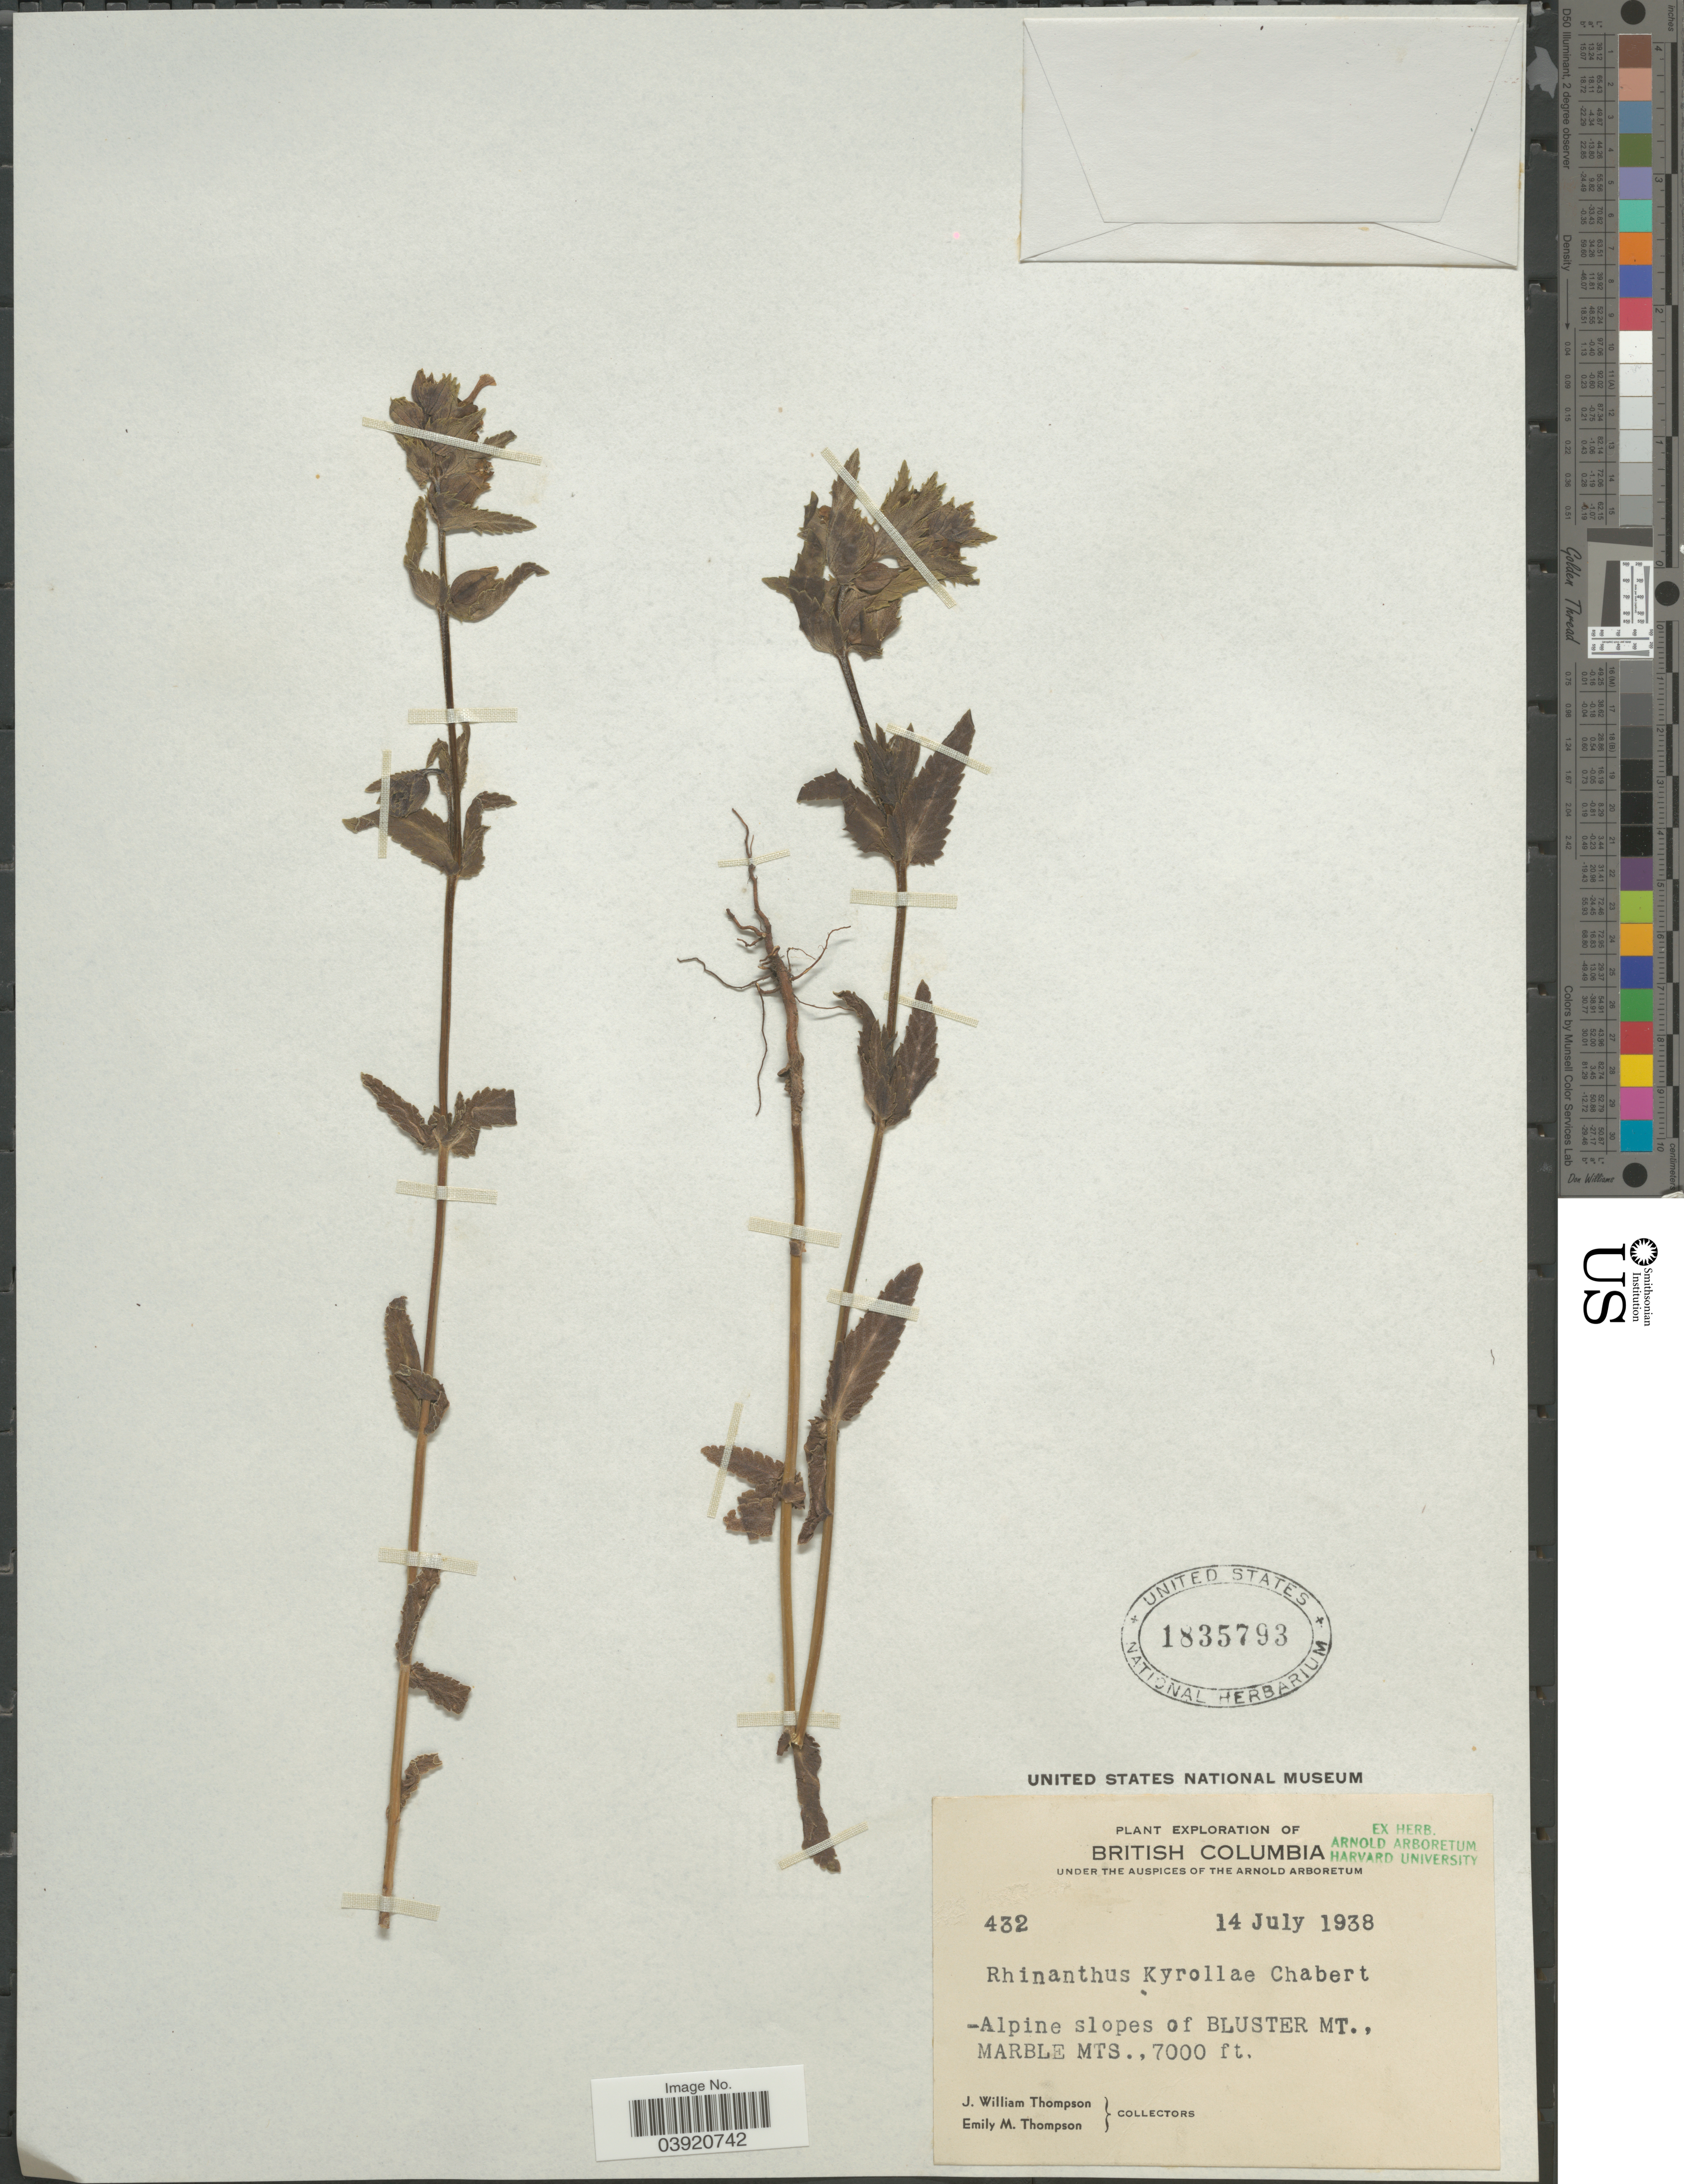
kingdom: Plantae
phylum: Tracheophyta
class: Magnoliopsida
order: Lamiales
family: Orobanchaceae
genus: Rhinanthus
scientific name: Rhinanthus kyrollae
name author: Chabert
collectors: J. W. Thompson & E. M. Thompson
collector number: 432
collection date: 1938-07-14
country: Canada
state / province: British Columbia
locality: Alpine slopes of Bluster Mt., Marble Mts.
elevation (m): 2134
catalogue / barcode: US 1835793